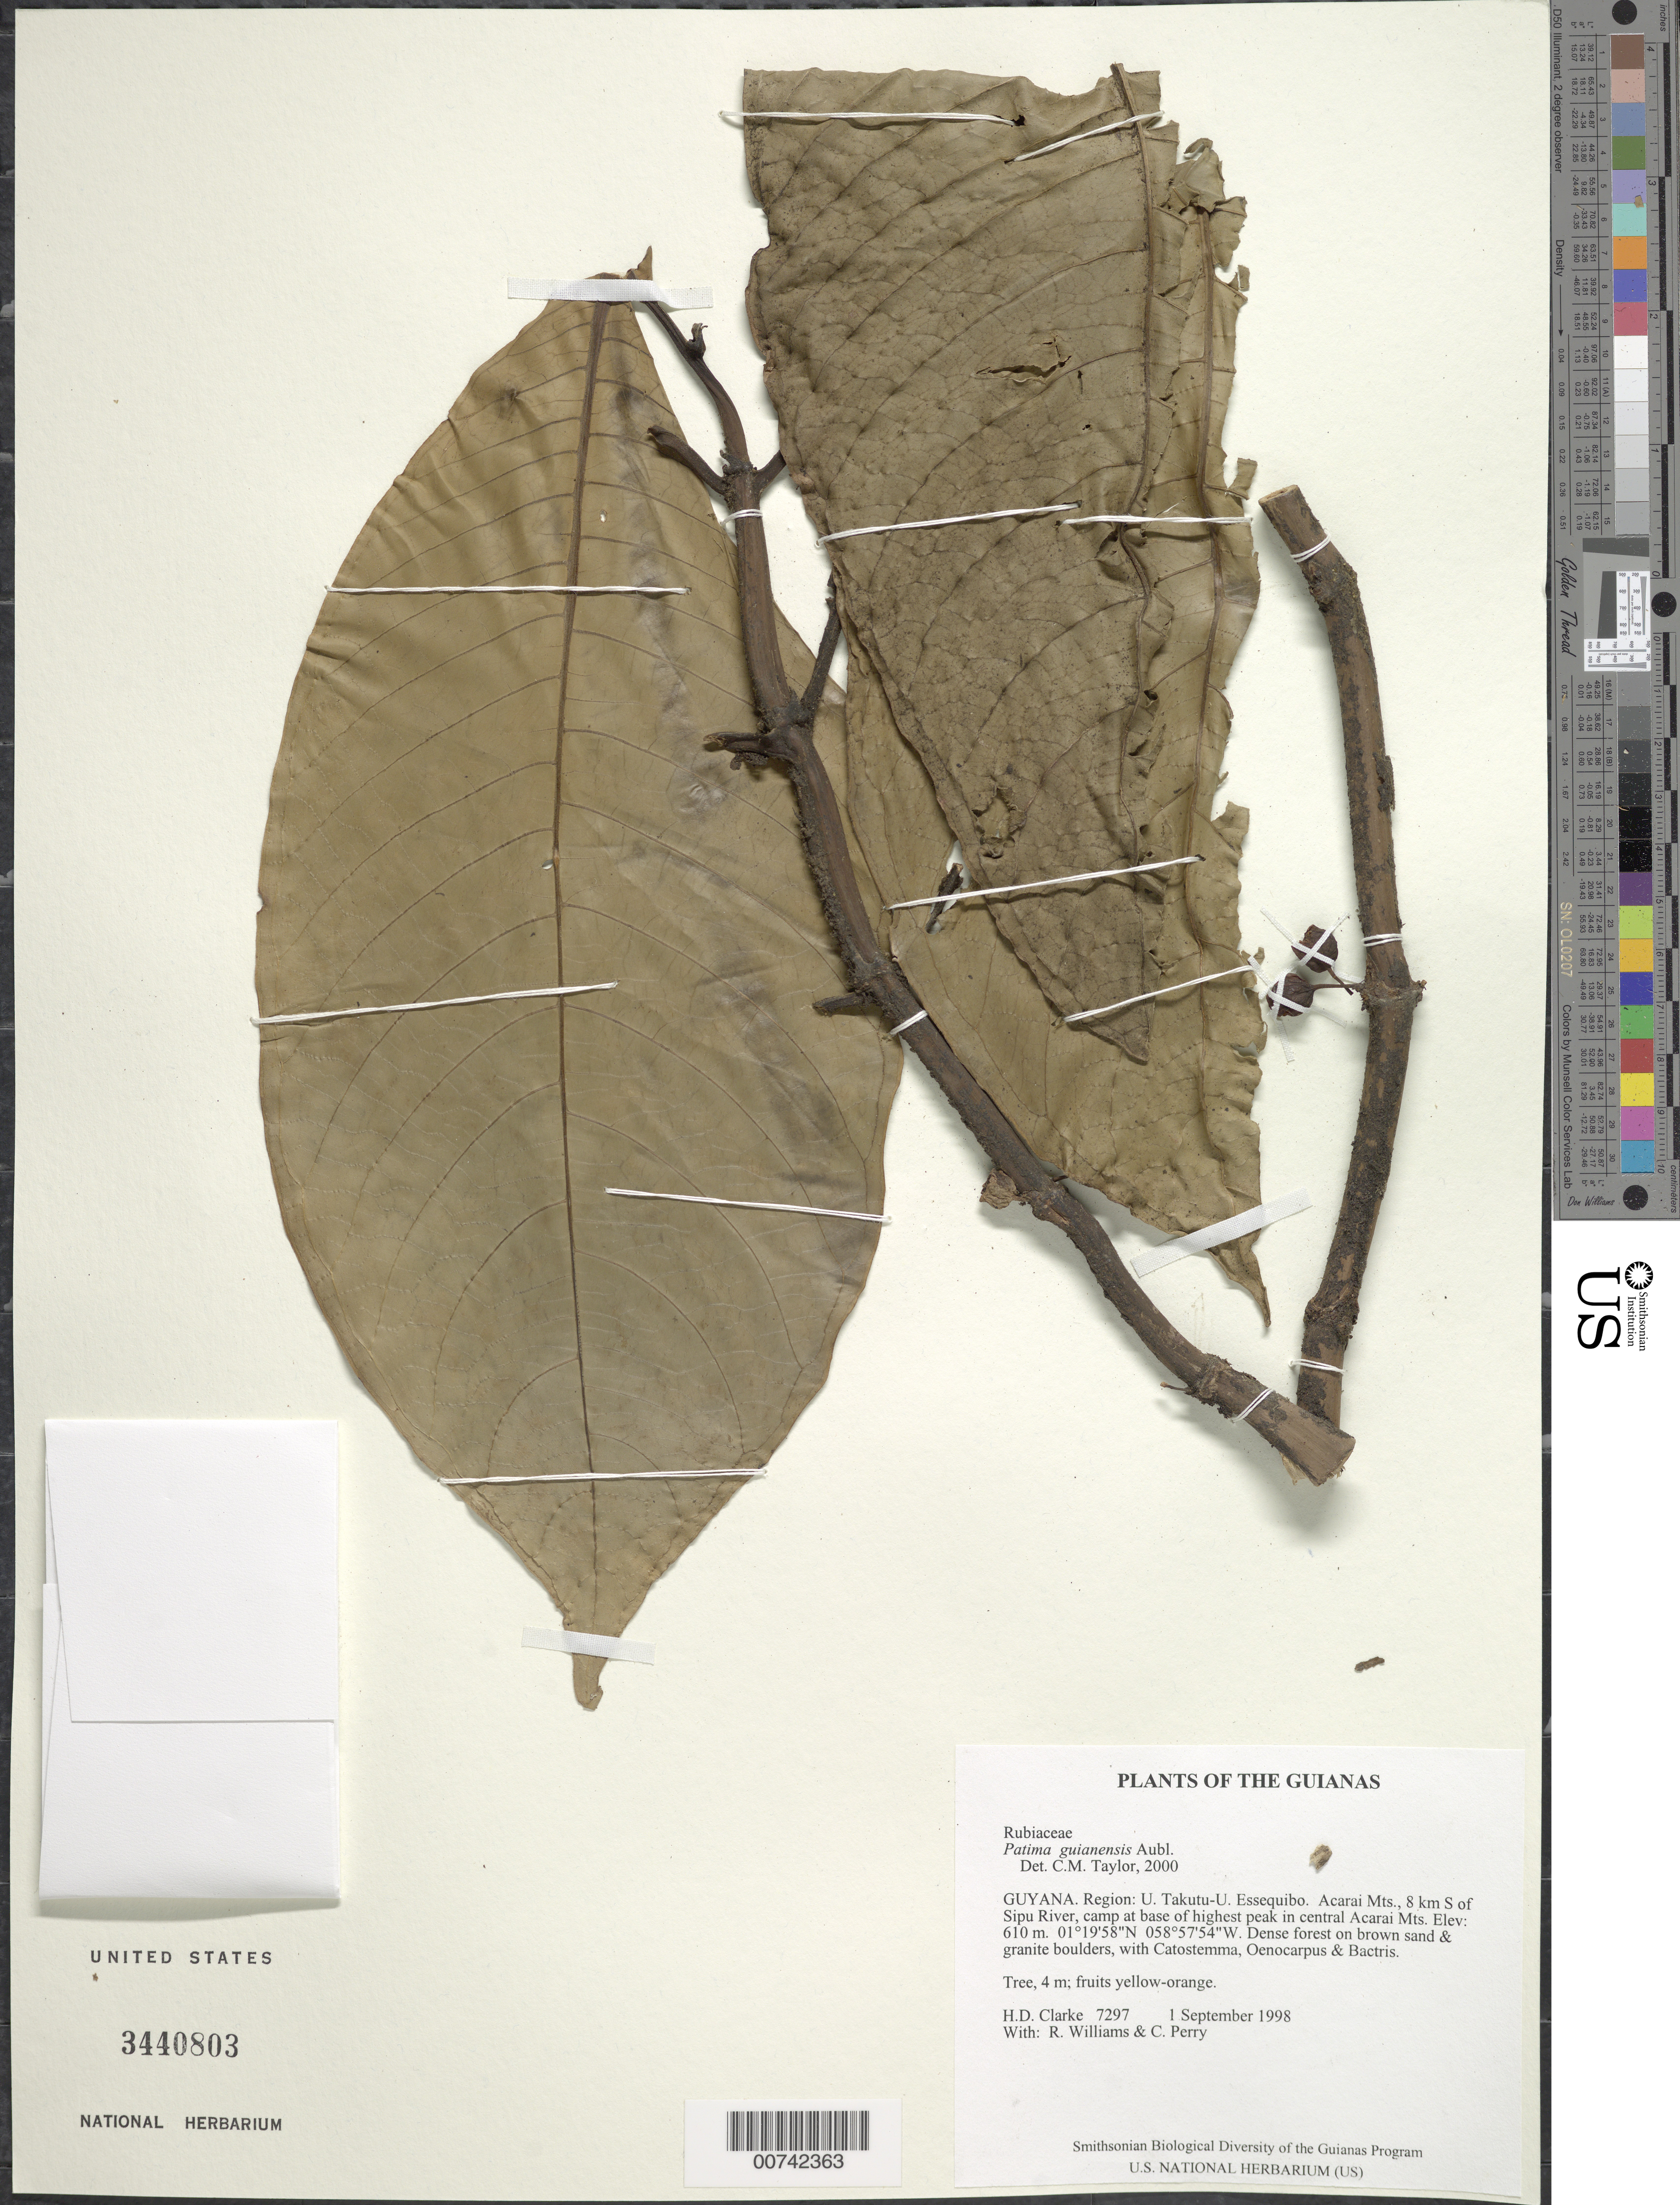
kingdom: Plantae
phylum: Tracheophyta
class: Magnoliopsida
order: Gentianales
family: Rubiaceae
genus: Patima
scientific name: Patima guianensis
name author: Aubl.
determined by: Taylor, Charlotte M.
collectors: H. D. Clarke, R. Williams & C. Perry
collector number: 7297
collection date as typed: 1 September 1998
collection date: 1998-09-01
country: Guyana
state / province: U. Takutu-U. Essequibo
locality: Acarai Mts., 10 km S of Sipu River, summit of highest peak in central Acarai Mts.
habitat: Dense forest on brown sand & granite boulders, with Catostemma, Oenocarpus & Bactris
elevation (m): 1100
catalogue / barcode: US 3440803